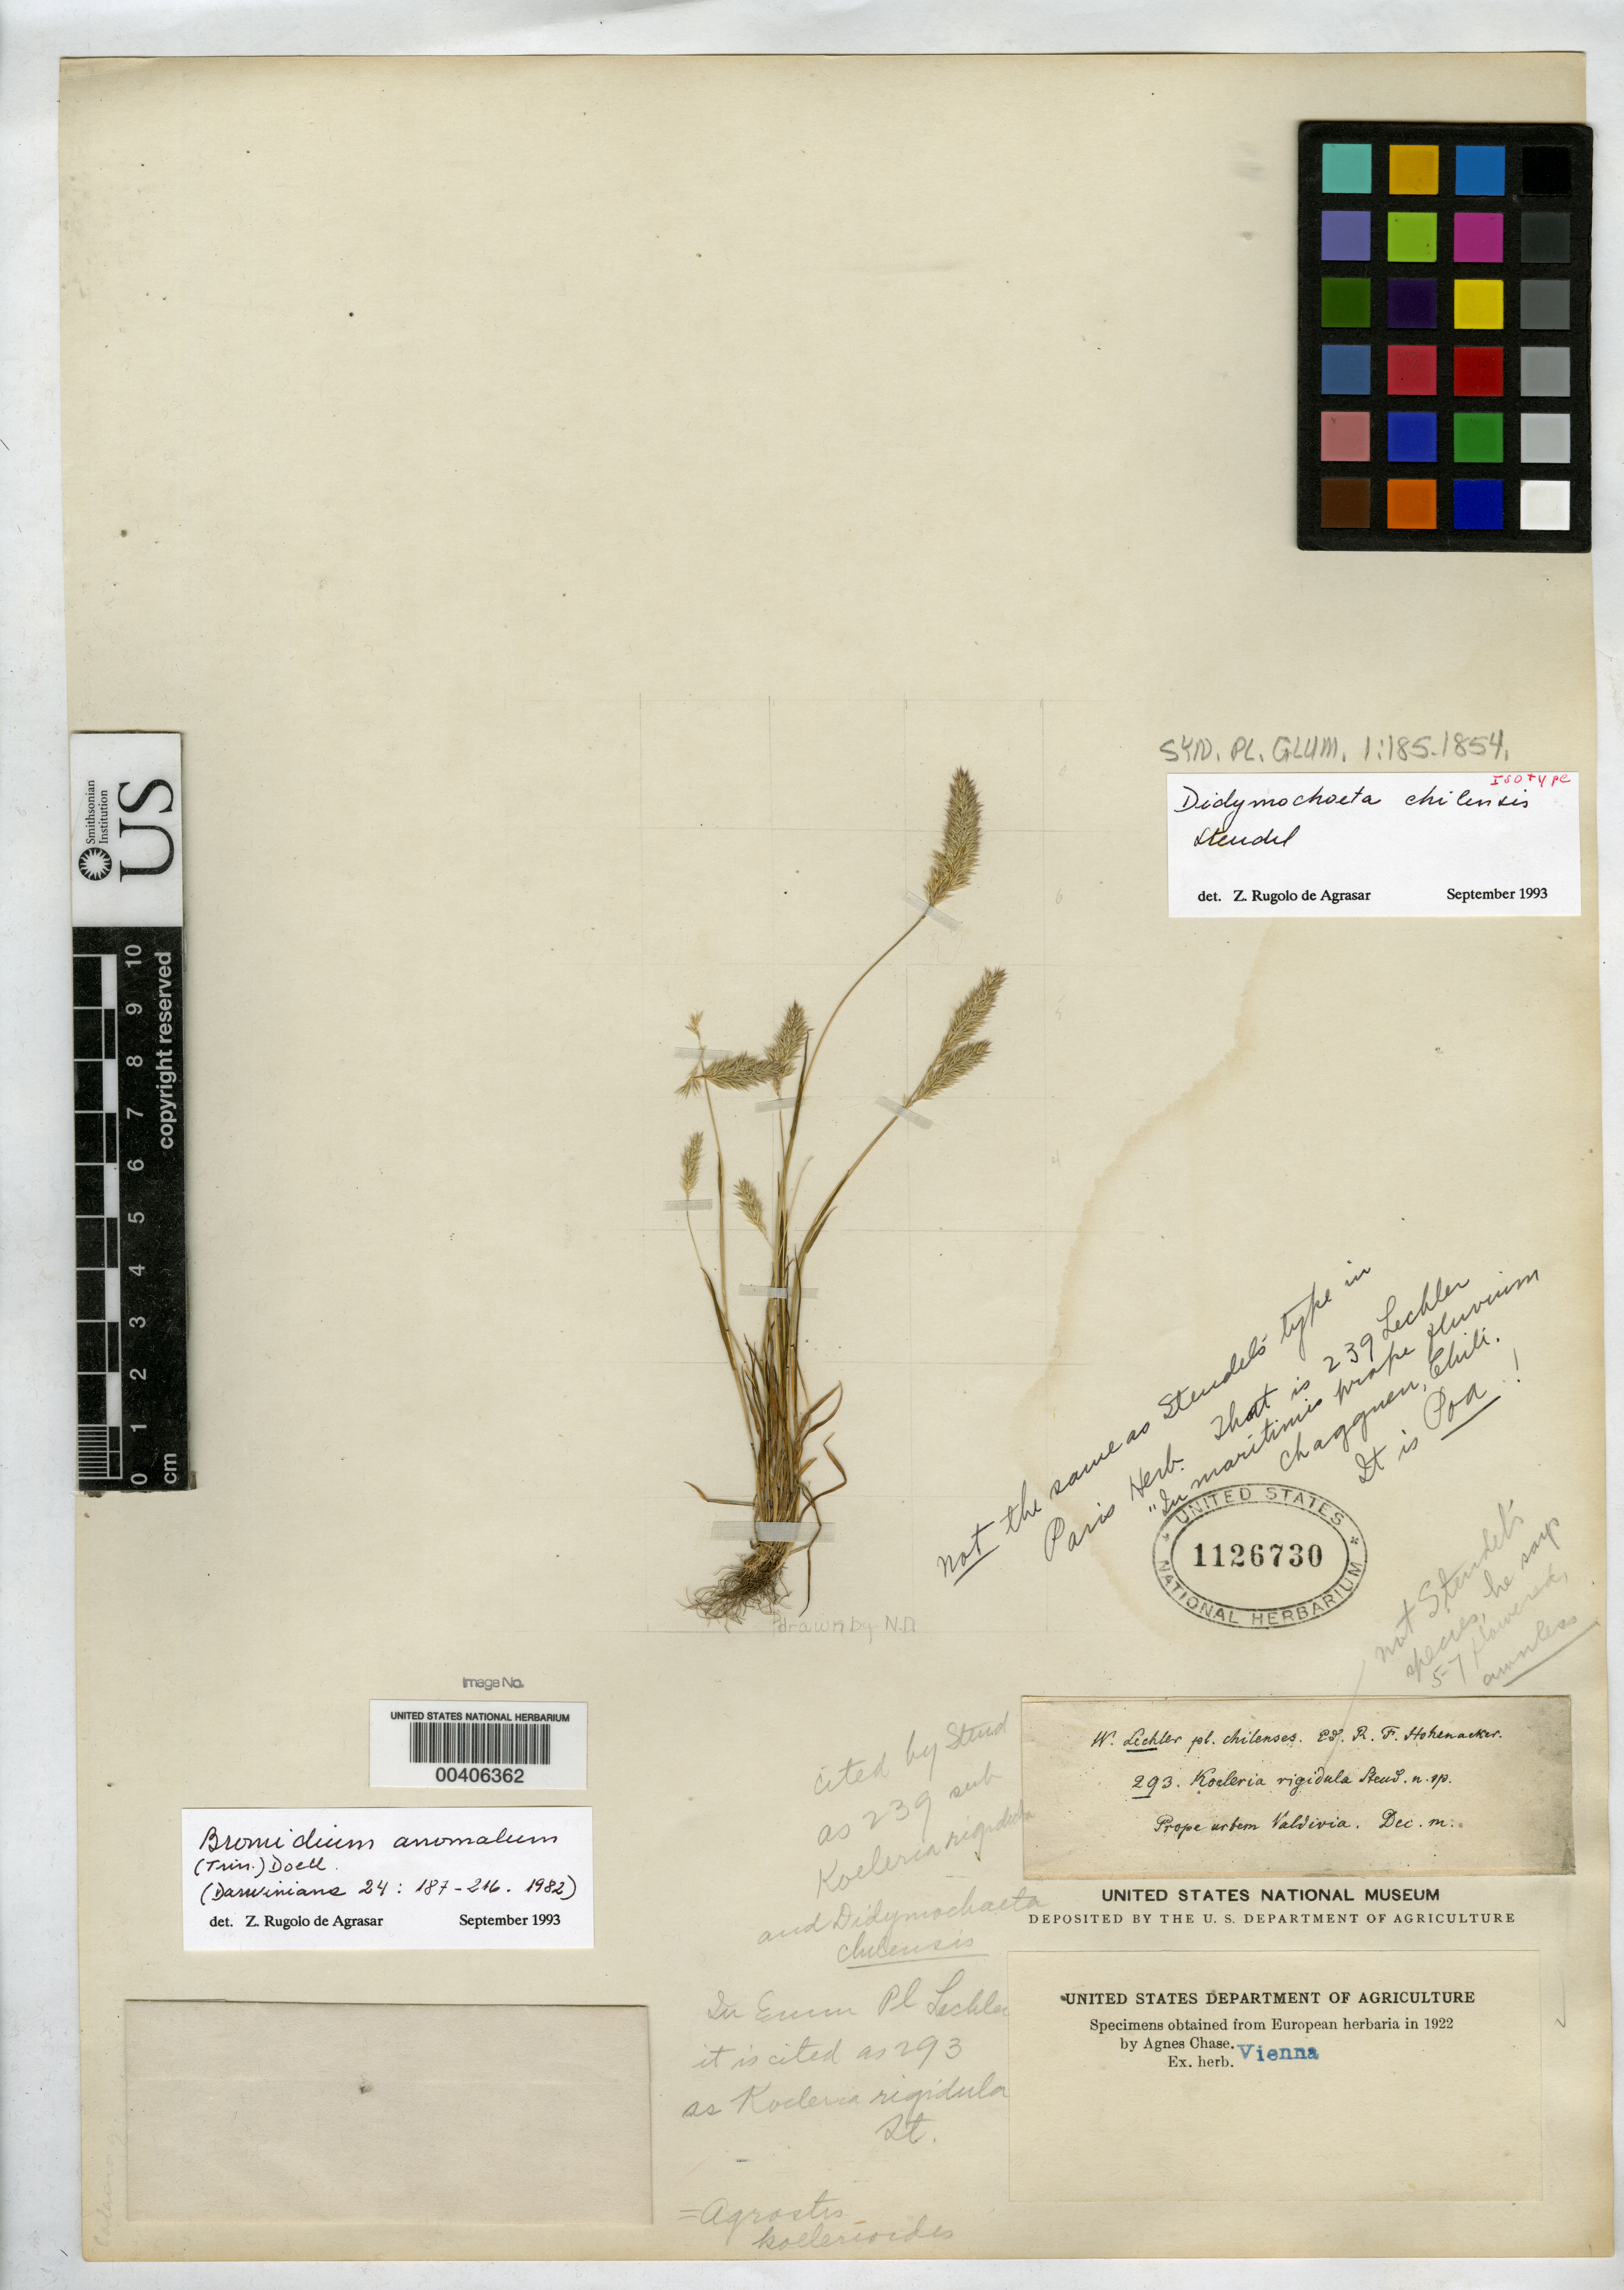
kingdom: Plantae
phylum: Tracheophyta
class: Liliopsida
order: Poales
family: Poaceae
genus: Didymochaeta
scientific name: Didymochaeta chilensis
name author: Steud.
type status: Type Fragment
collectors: W. Lechler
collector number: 293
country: Chile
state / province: Los Ríos (XIV)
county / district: Valdivia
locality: Prope urbem Valdivia.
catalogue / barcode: US 1126730